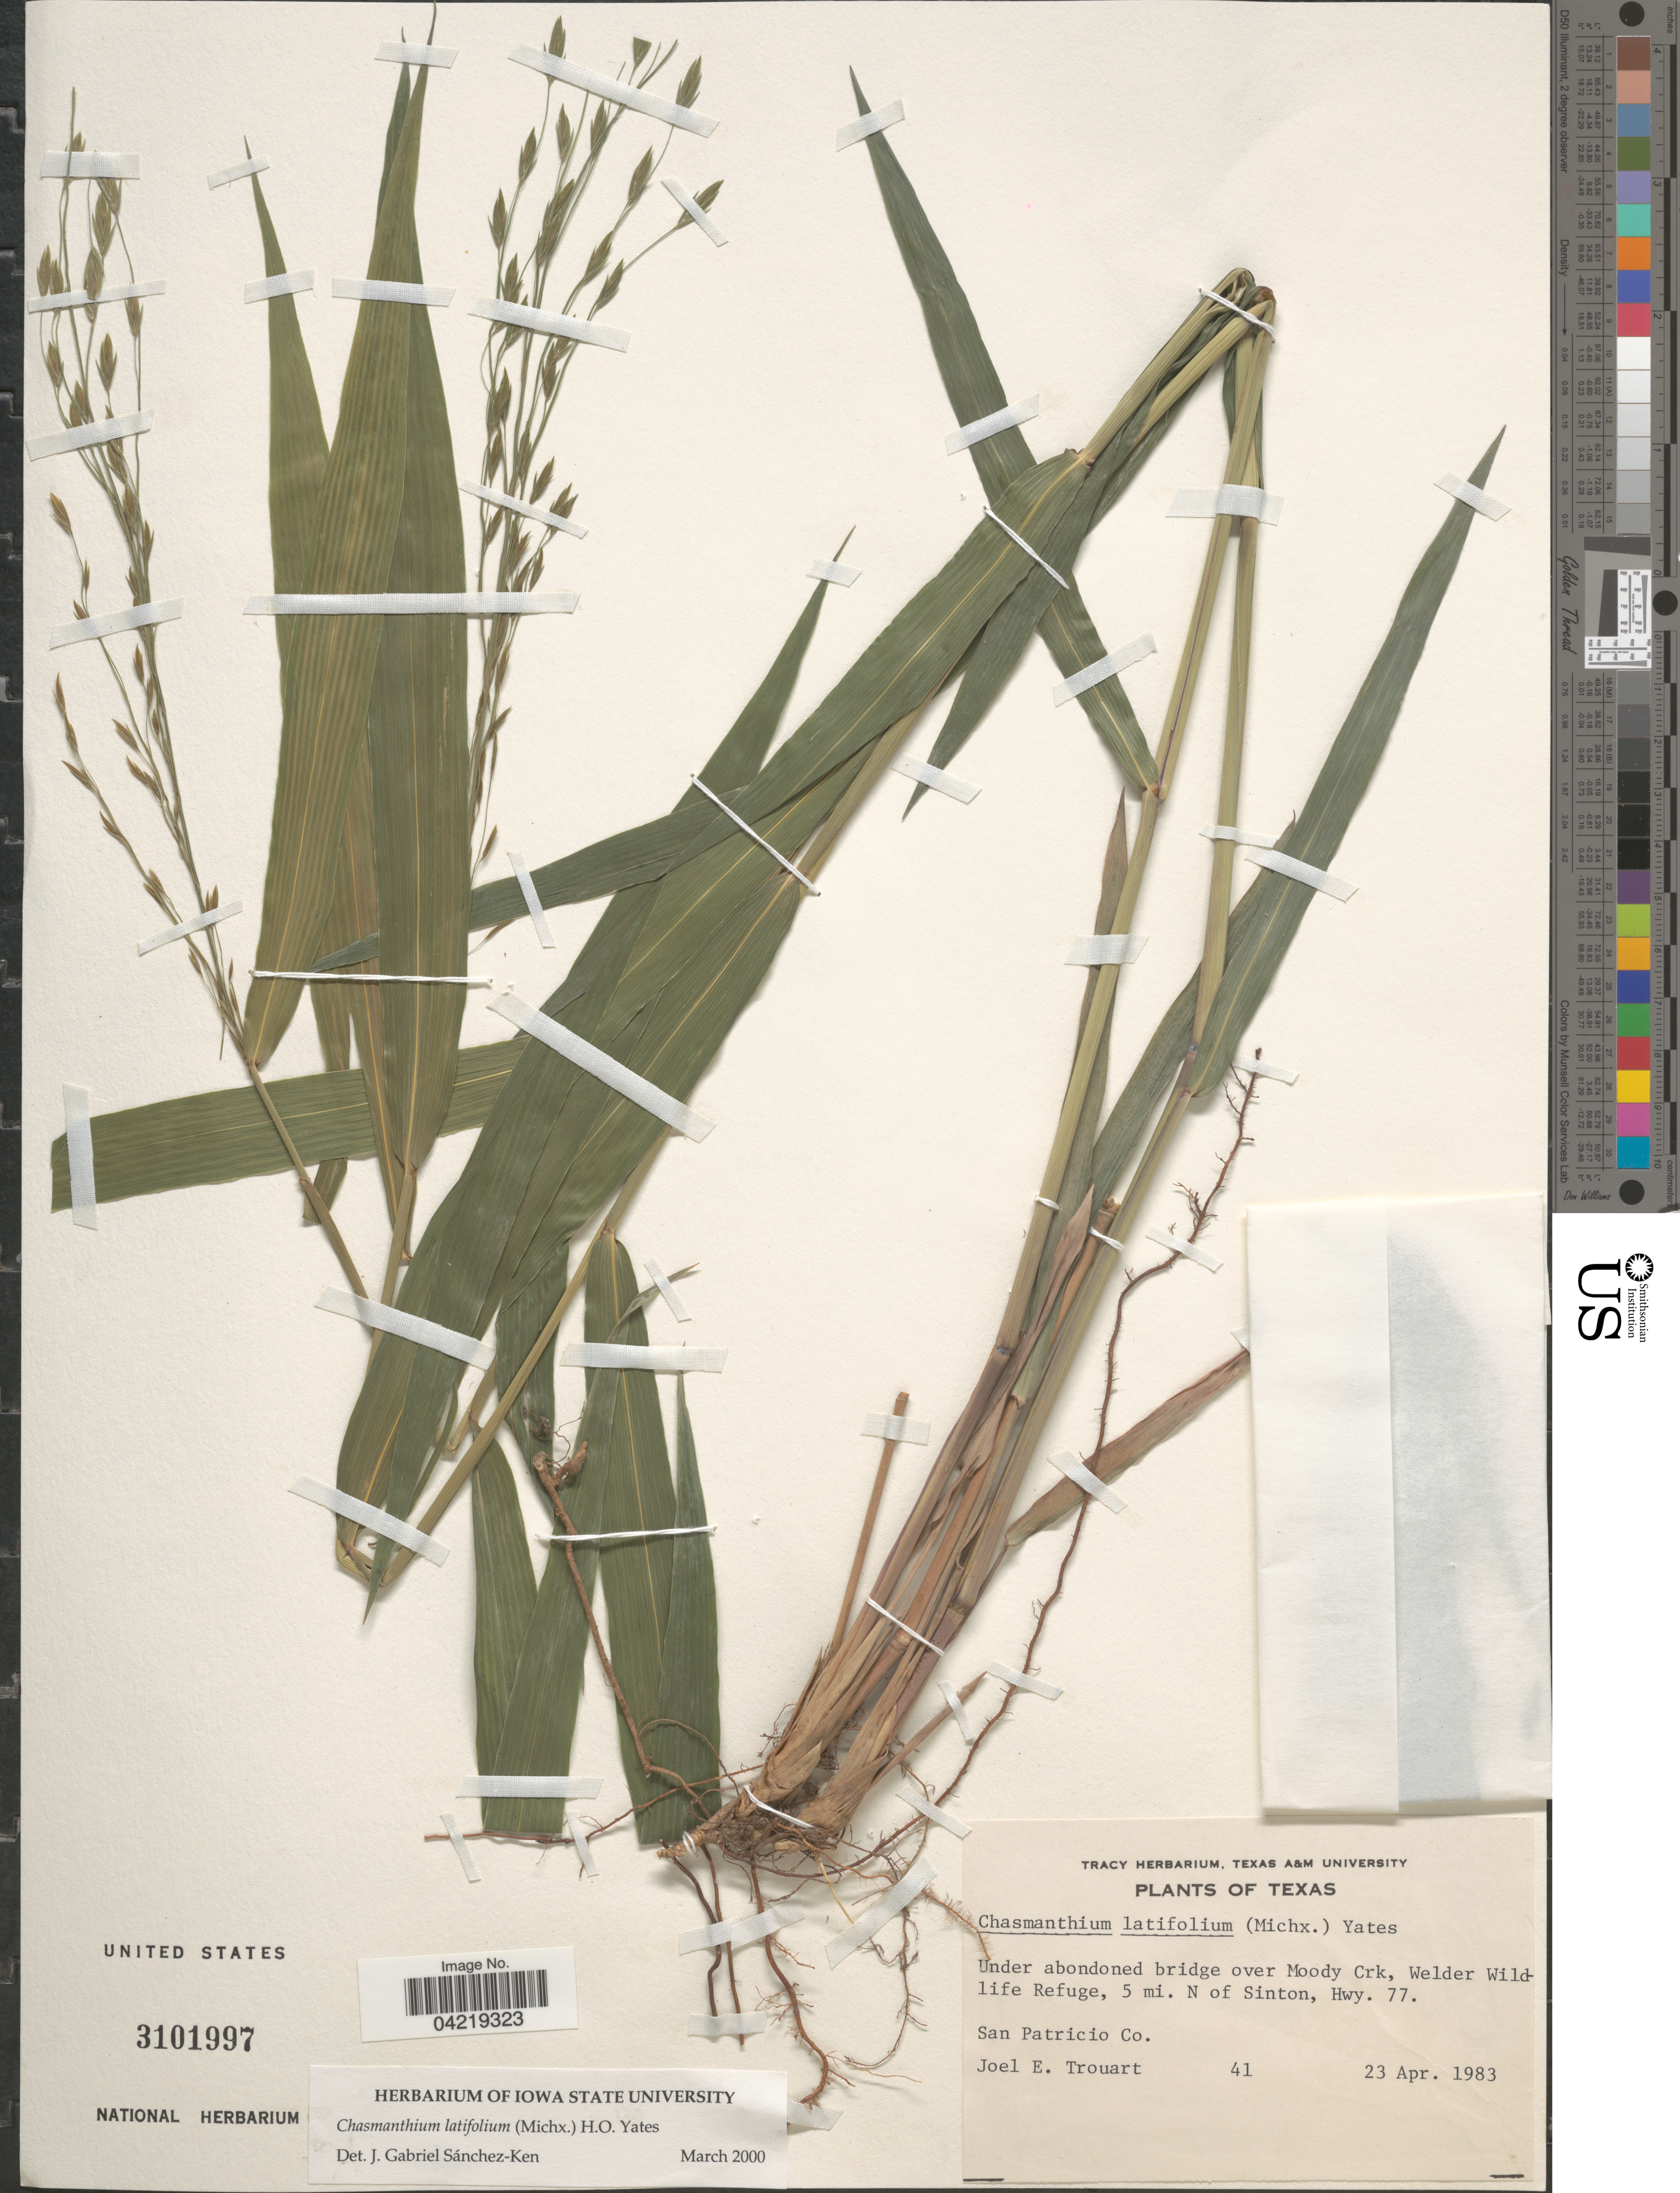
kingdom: Plantae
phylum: Tracheophyta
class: Liliopsida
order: Poales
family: Poaceae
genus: Chasmanthium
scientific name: Chasmanthium latifolium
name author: (Michx.) H.O. Yates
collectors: J. Trouart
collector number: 41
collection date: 1983-04-23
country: United States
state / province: Texas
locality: Under abondoned bridge over Moody Crk, Welder Wildlife Refuge, 5 mi. N of Sinton, Hwy. 77. San Patricio Co.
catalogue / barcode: US 3101997